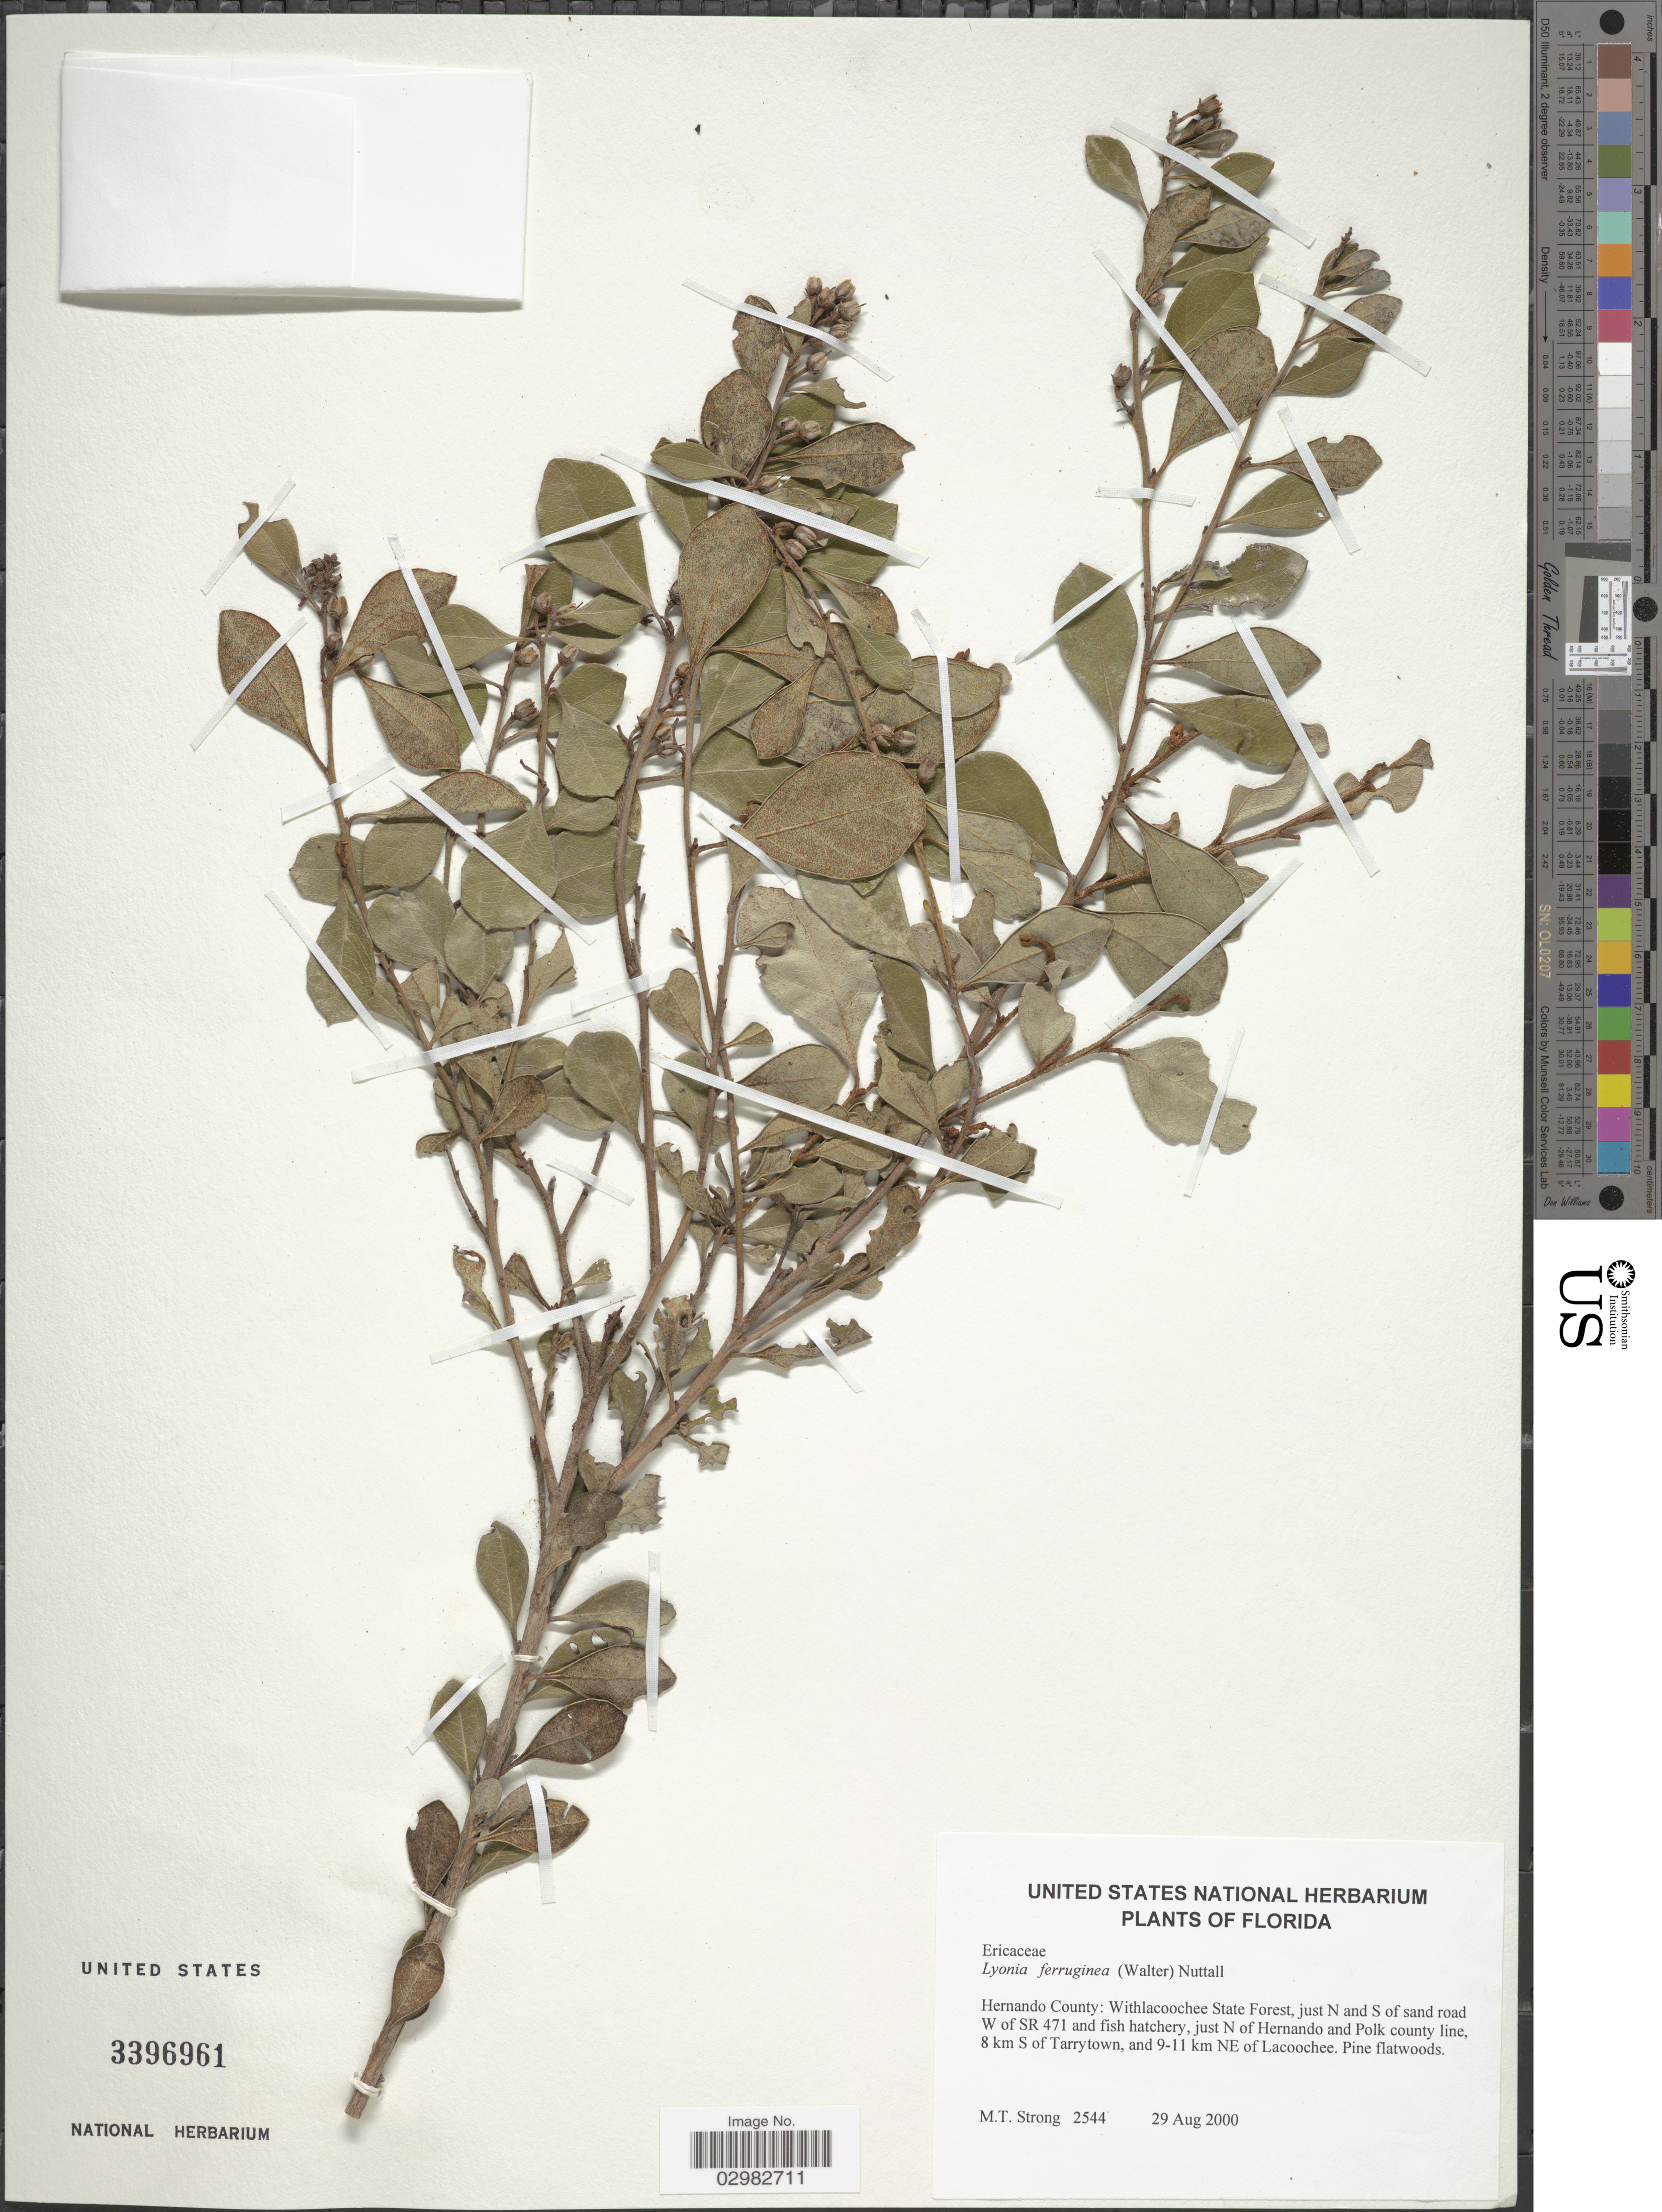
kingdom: Plantae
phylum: Tracheophyta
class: Magnoliopsida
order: Ericales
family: Ericaceae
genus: Lyonia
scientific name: Lyonia ferruginea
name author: (Walter) Nutt.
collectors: M. T. Strong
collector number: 2544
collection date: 2000-08-29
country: United States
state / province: Florida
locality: Hernando County, Withlacoochee State Forest, just N and S of sand road W of SR 471 and fish hatchery, just N of Hernando and Polk county line, 8 km S of Tarrytown, and 9-11 km NE of Lacooche.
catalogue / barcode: US 3396961